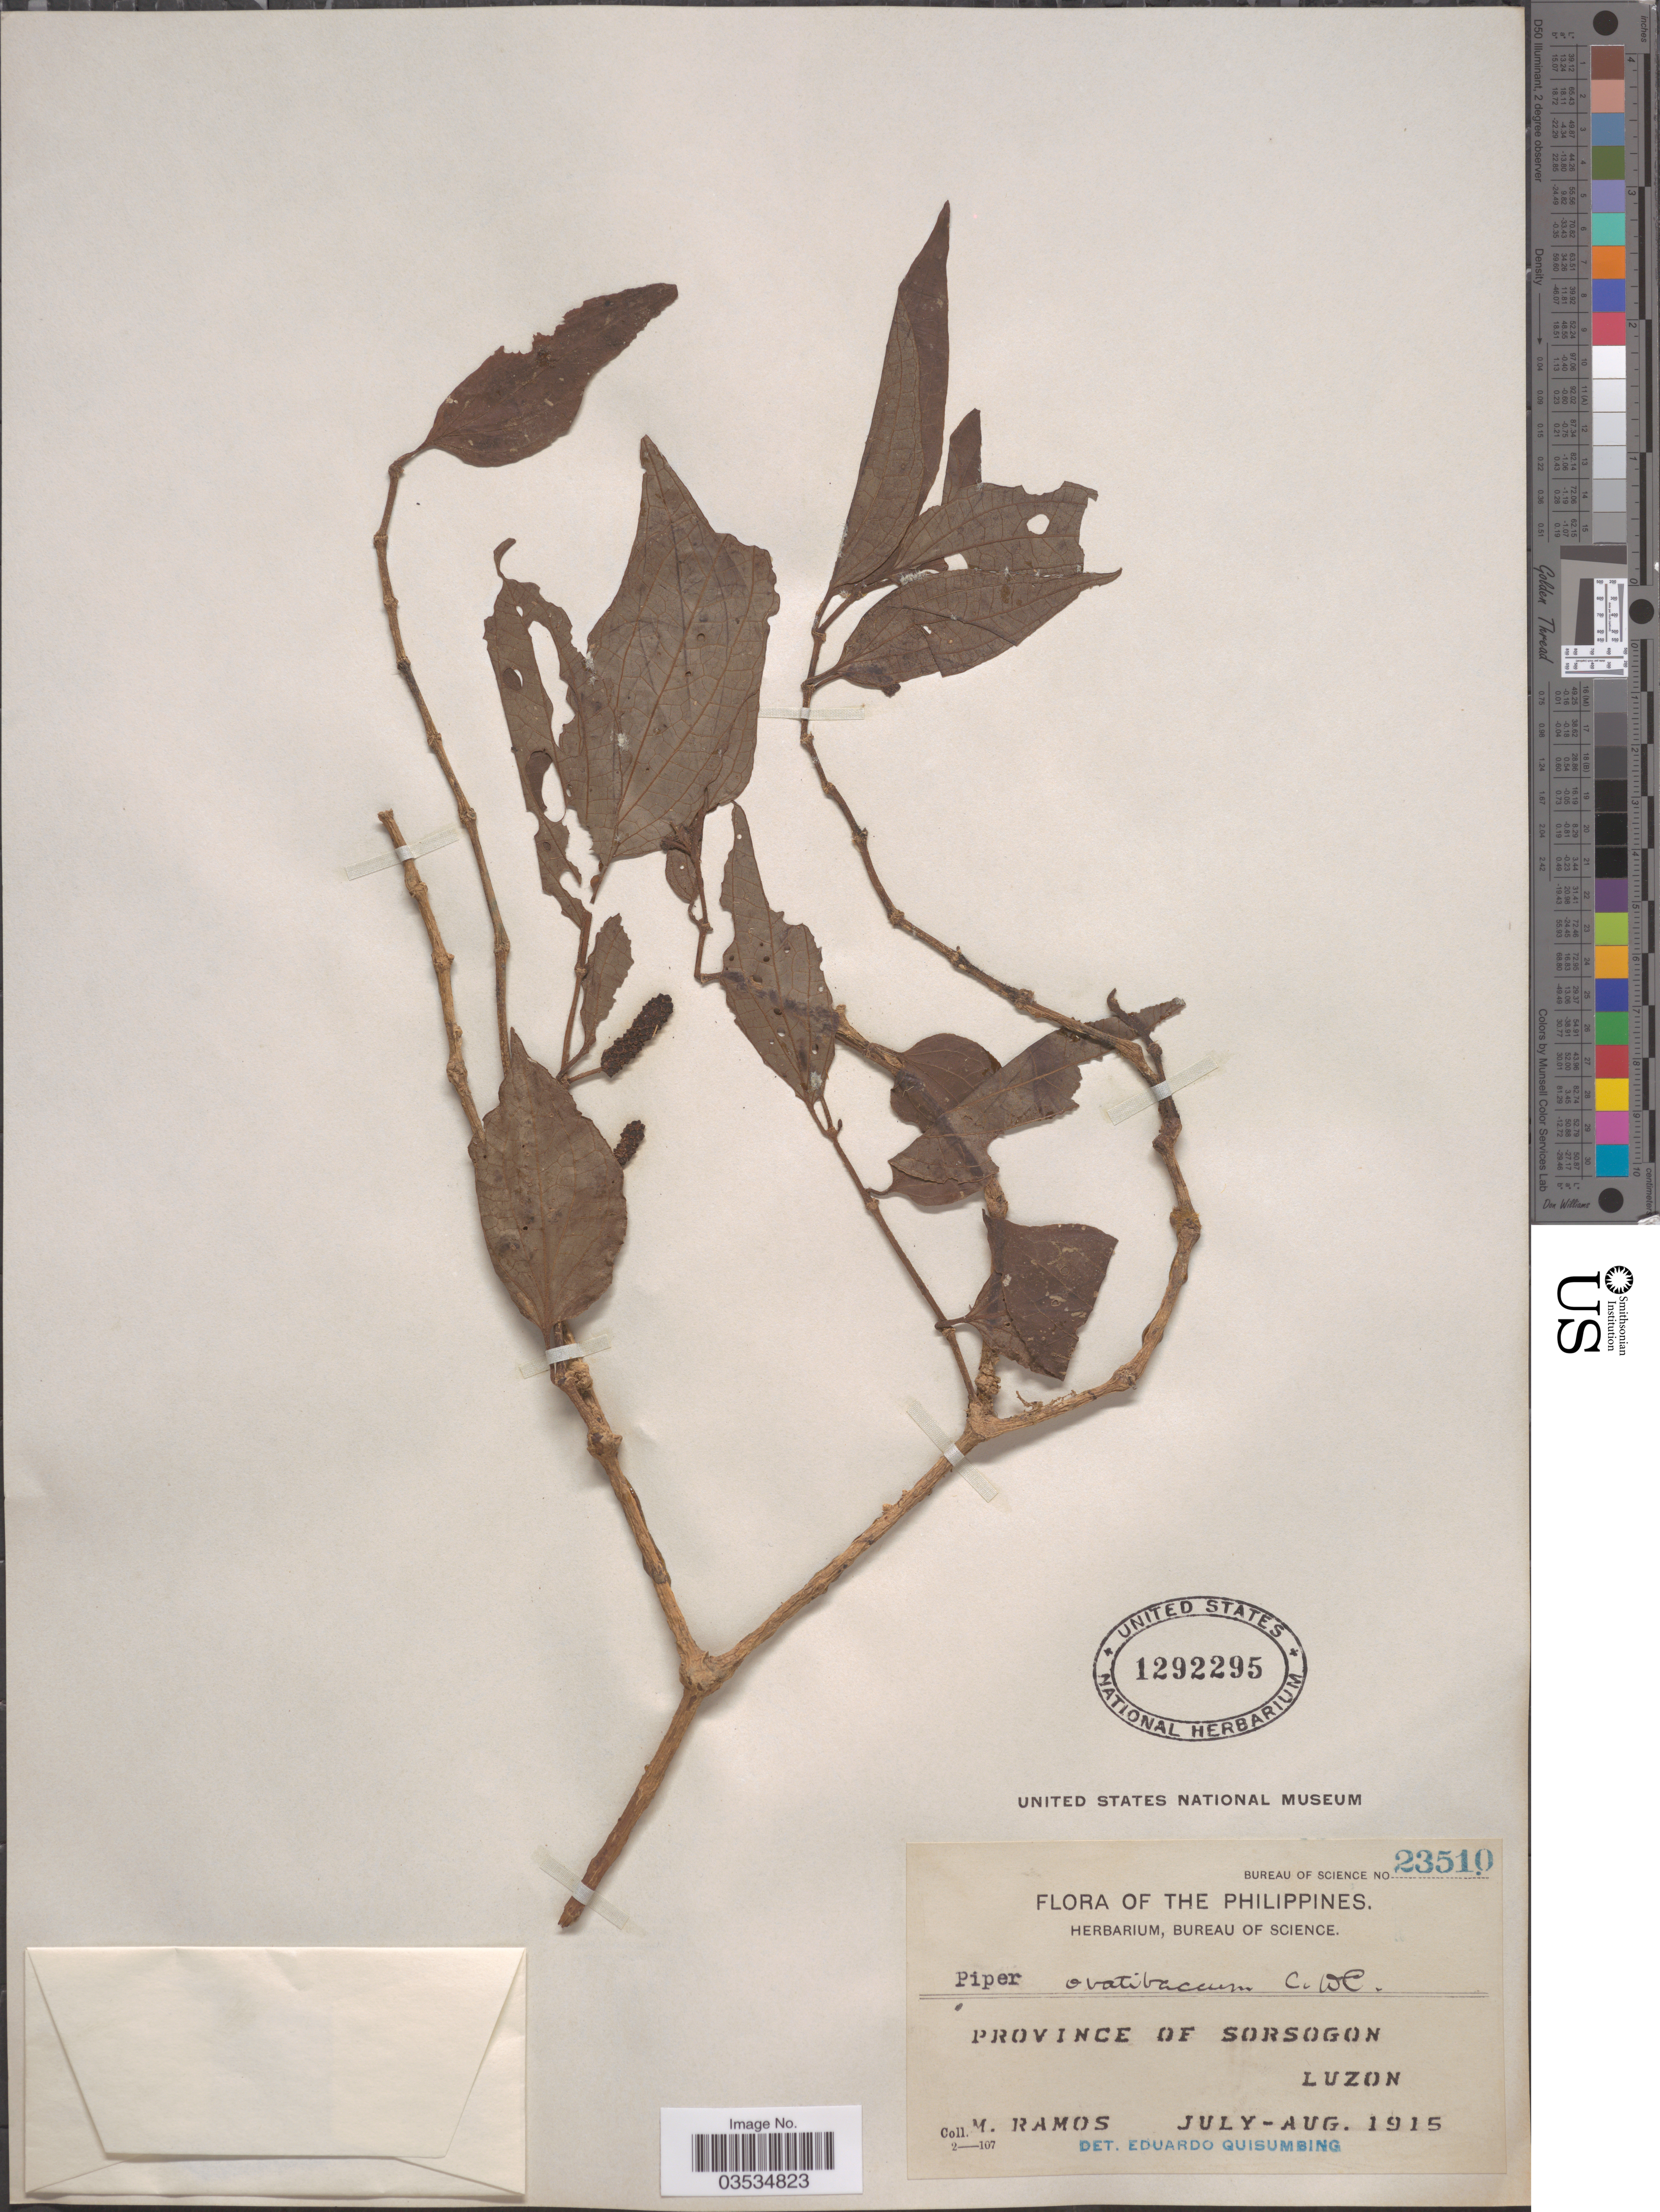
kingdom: Plantae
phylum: Tracheophyta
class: Magnoliopsida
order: Piperales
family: Piperaceae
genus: Piper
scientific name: Piper ovatibaccum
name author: C. DC. in Elmer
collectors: M. Ramos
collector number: Bureau of Science 23510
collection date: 1915-07/1915-08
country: Philippines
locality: Province of Sorsogon. Luzon.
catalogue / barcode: US 1292295